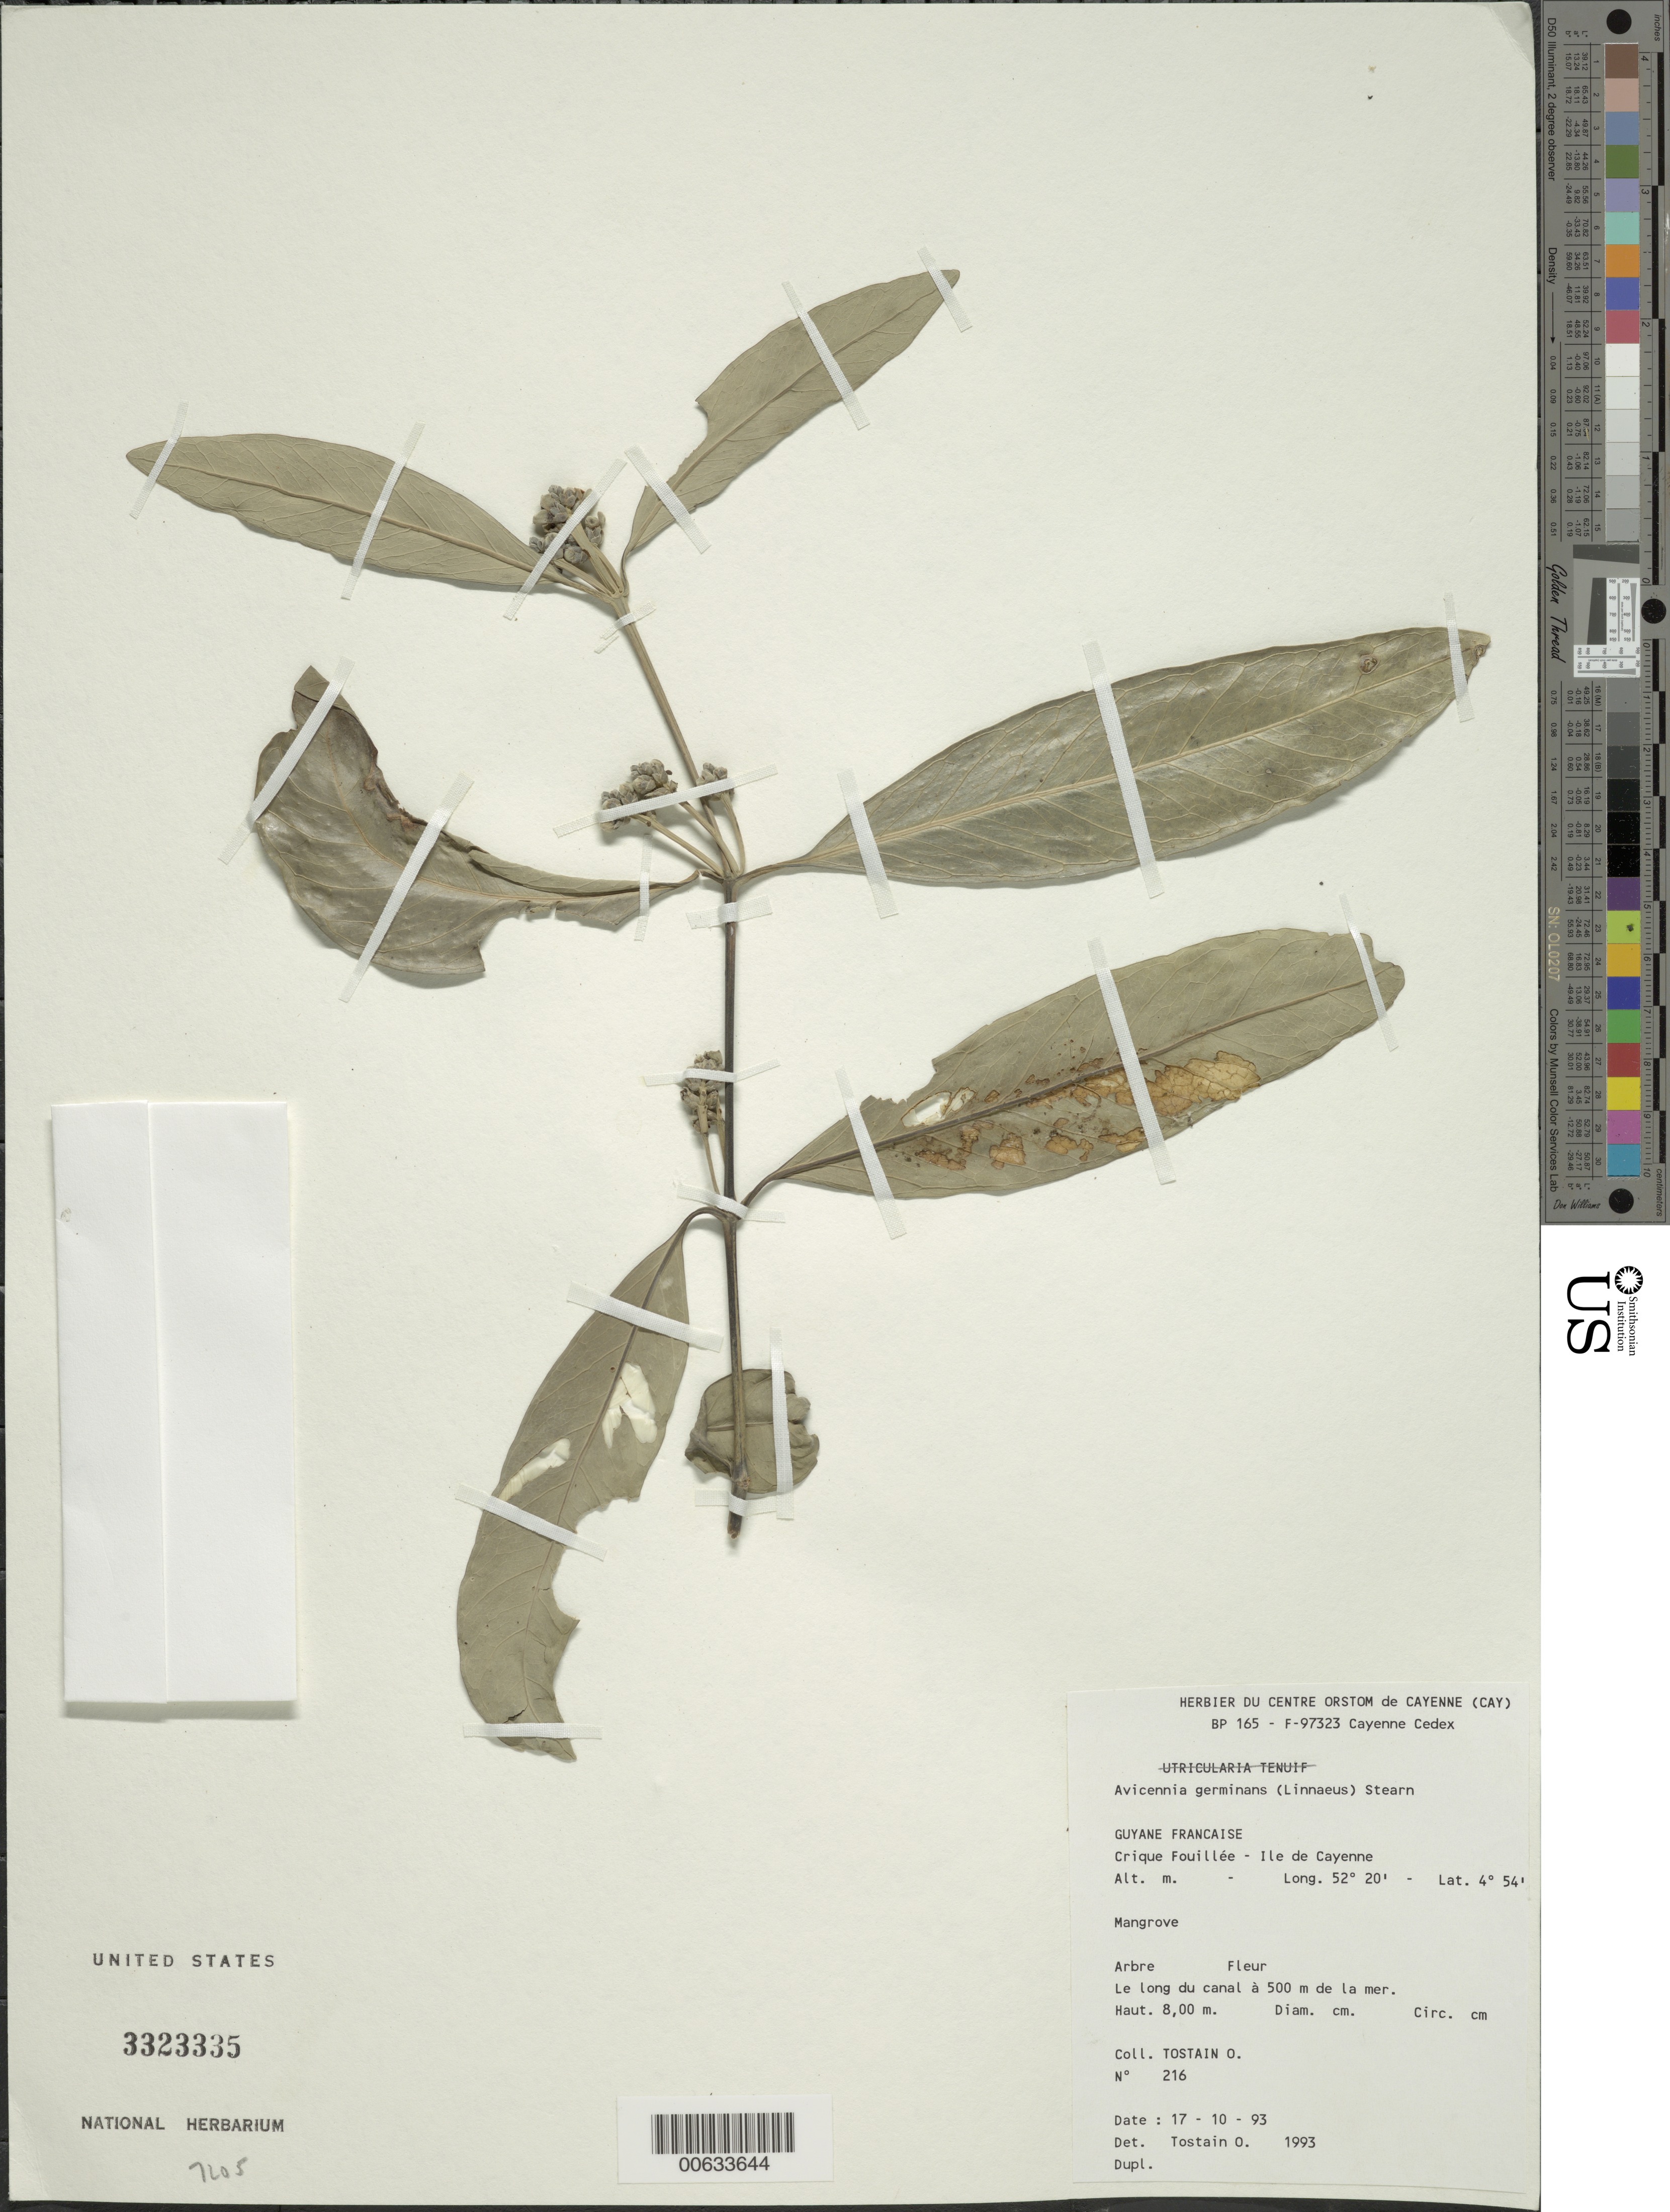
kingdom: Plantae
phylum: Tracheophyta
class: Magnoliopsida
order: Lamiales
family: Acanthaceae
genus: Avicennia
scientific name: Avicennia germinans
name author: (L.) L.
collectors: O. Tostain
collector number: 216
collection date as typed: Transcribed d/m/y: 17/10/93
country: French Guiana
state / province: Cayenne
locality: Guyane Francaise. Crique Fouillée - Ile de Cayenne.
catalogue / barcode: US 3323335